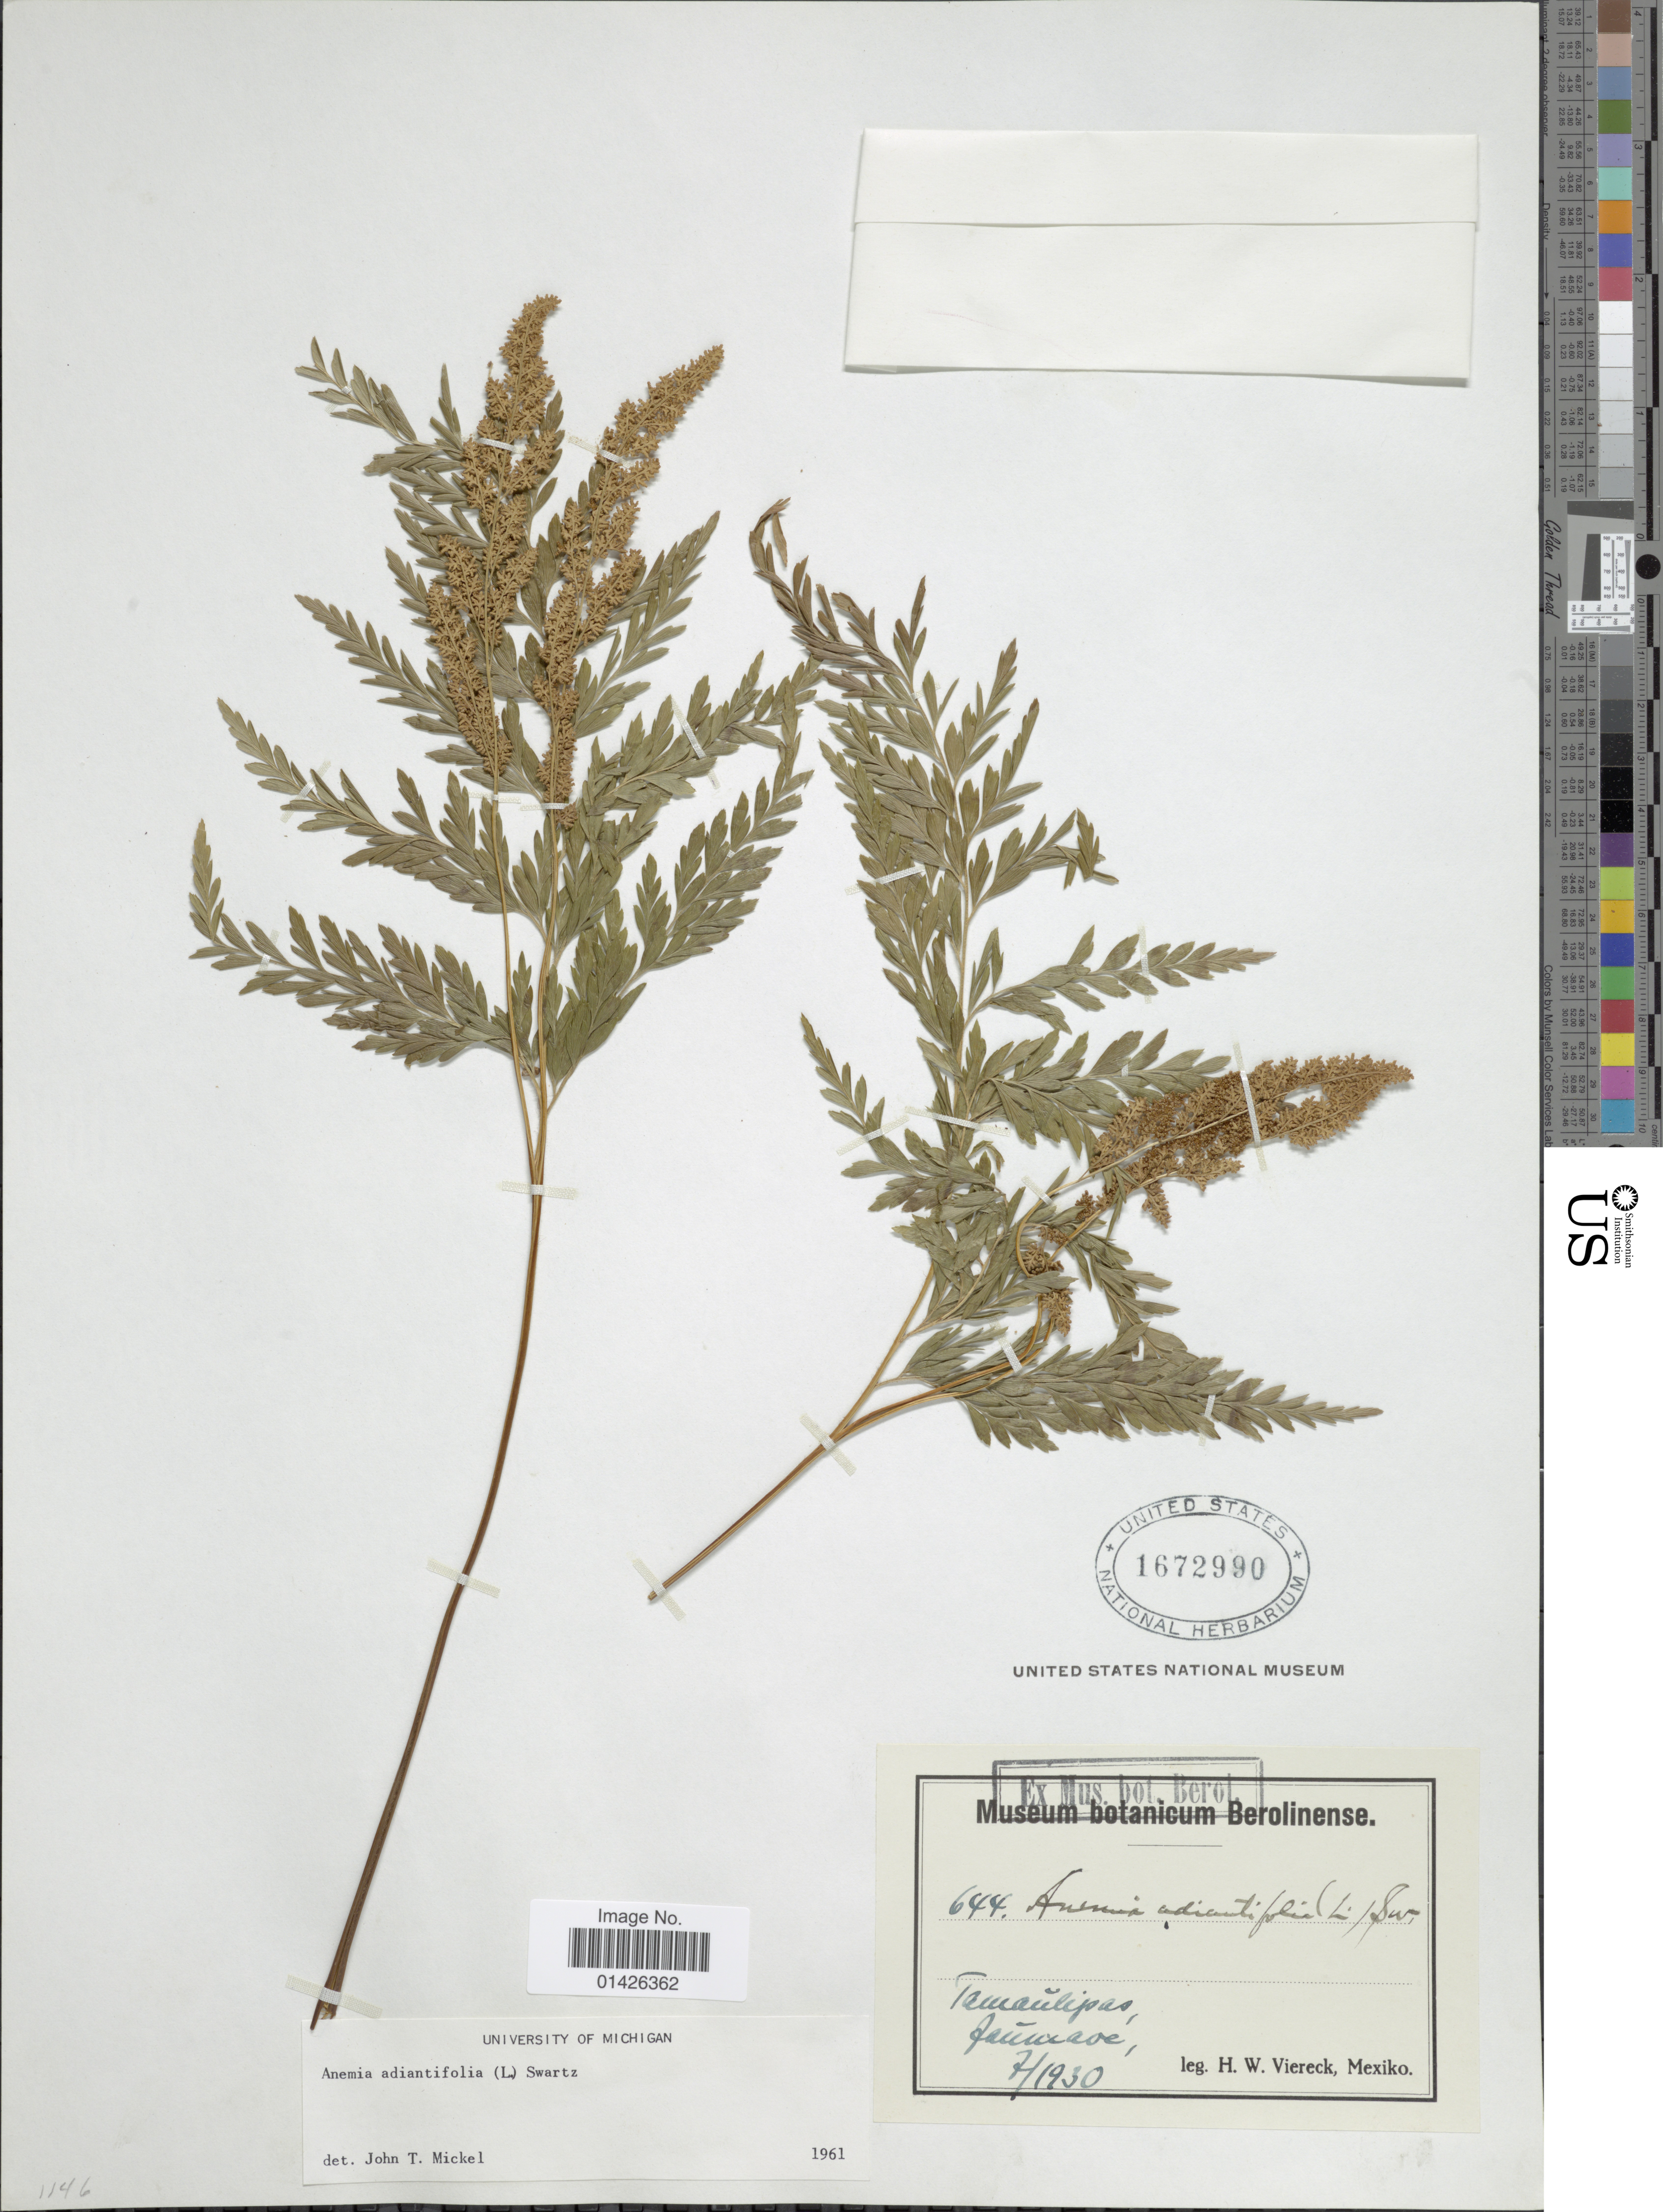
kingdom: Plantae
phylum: Tracheophyta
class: Polypodiopsida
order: Schizaeales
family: Anemiaceae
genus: Anemia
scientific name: Anemia adiantifolia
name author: (L.) Sw.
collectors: H. W. Viereck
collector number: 644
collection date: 1930-07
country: Mexico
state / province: Tamaulipas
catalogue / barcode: US 1672990